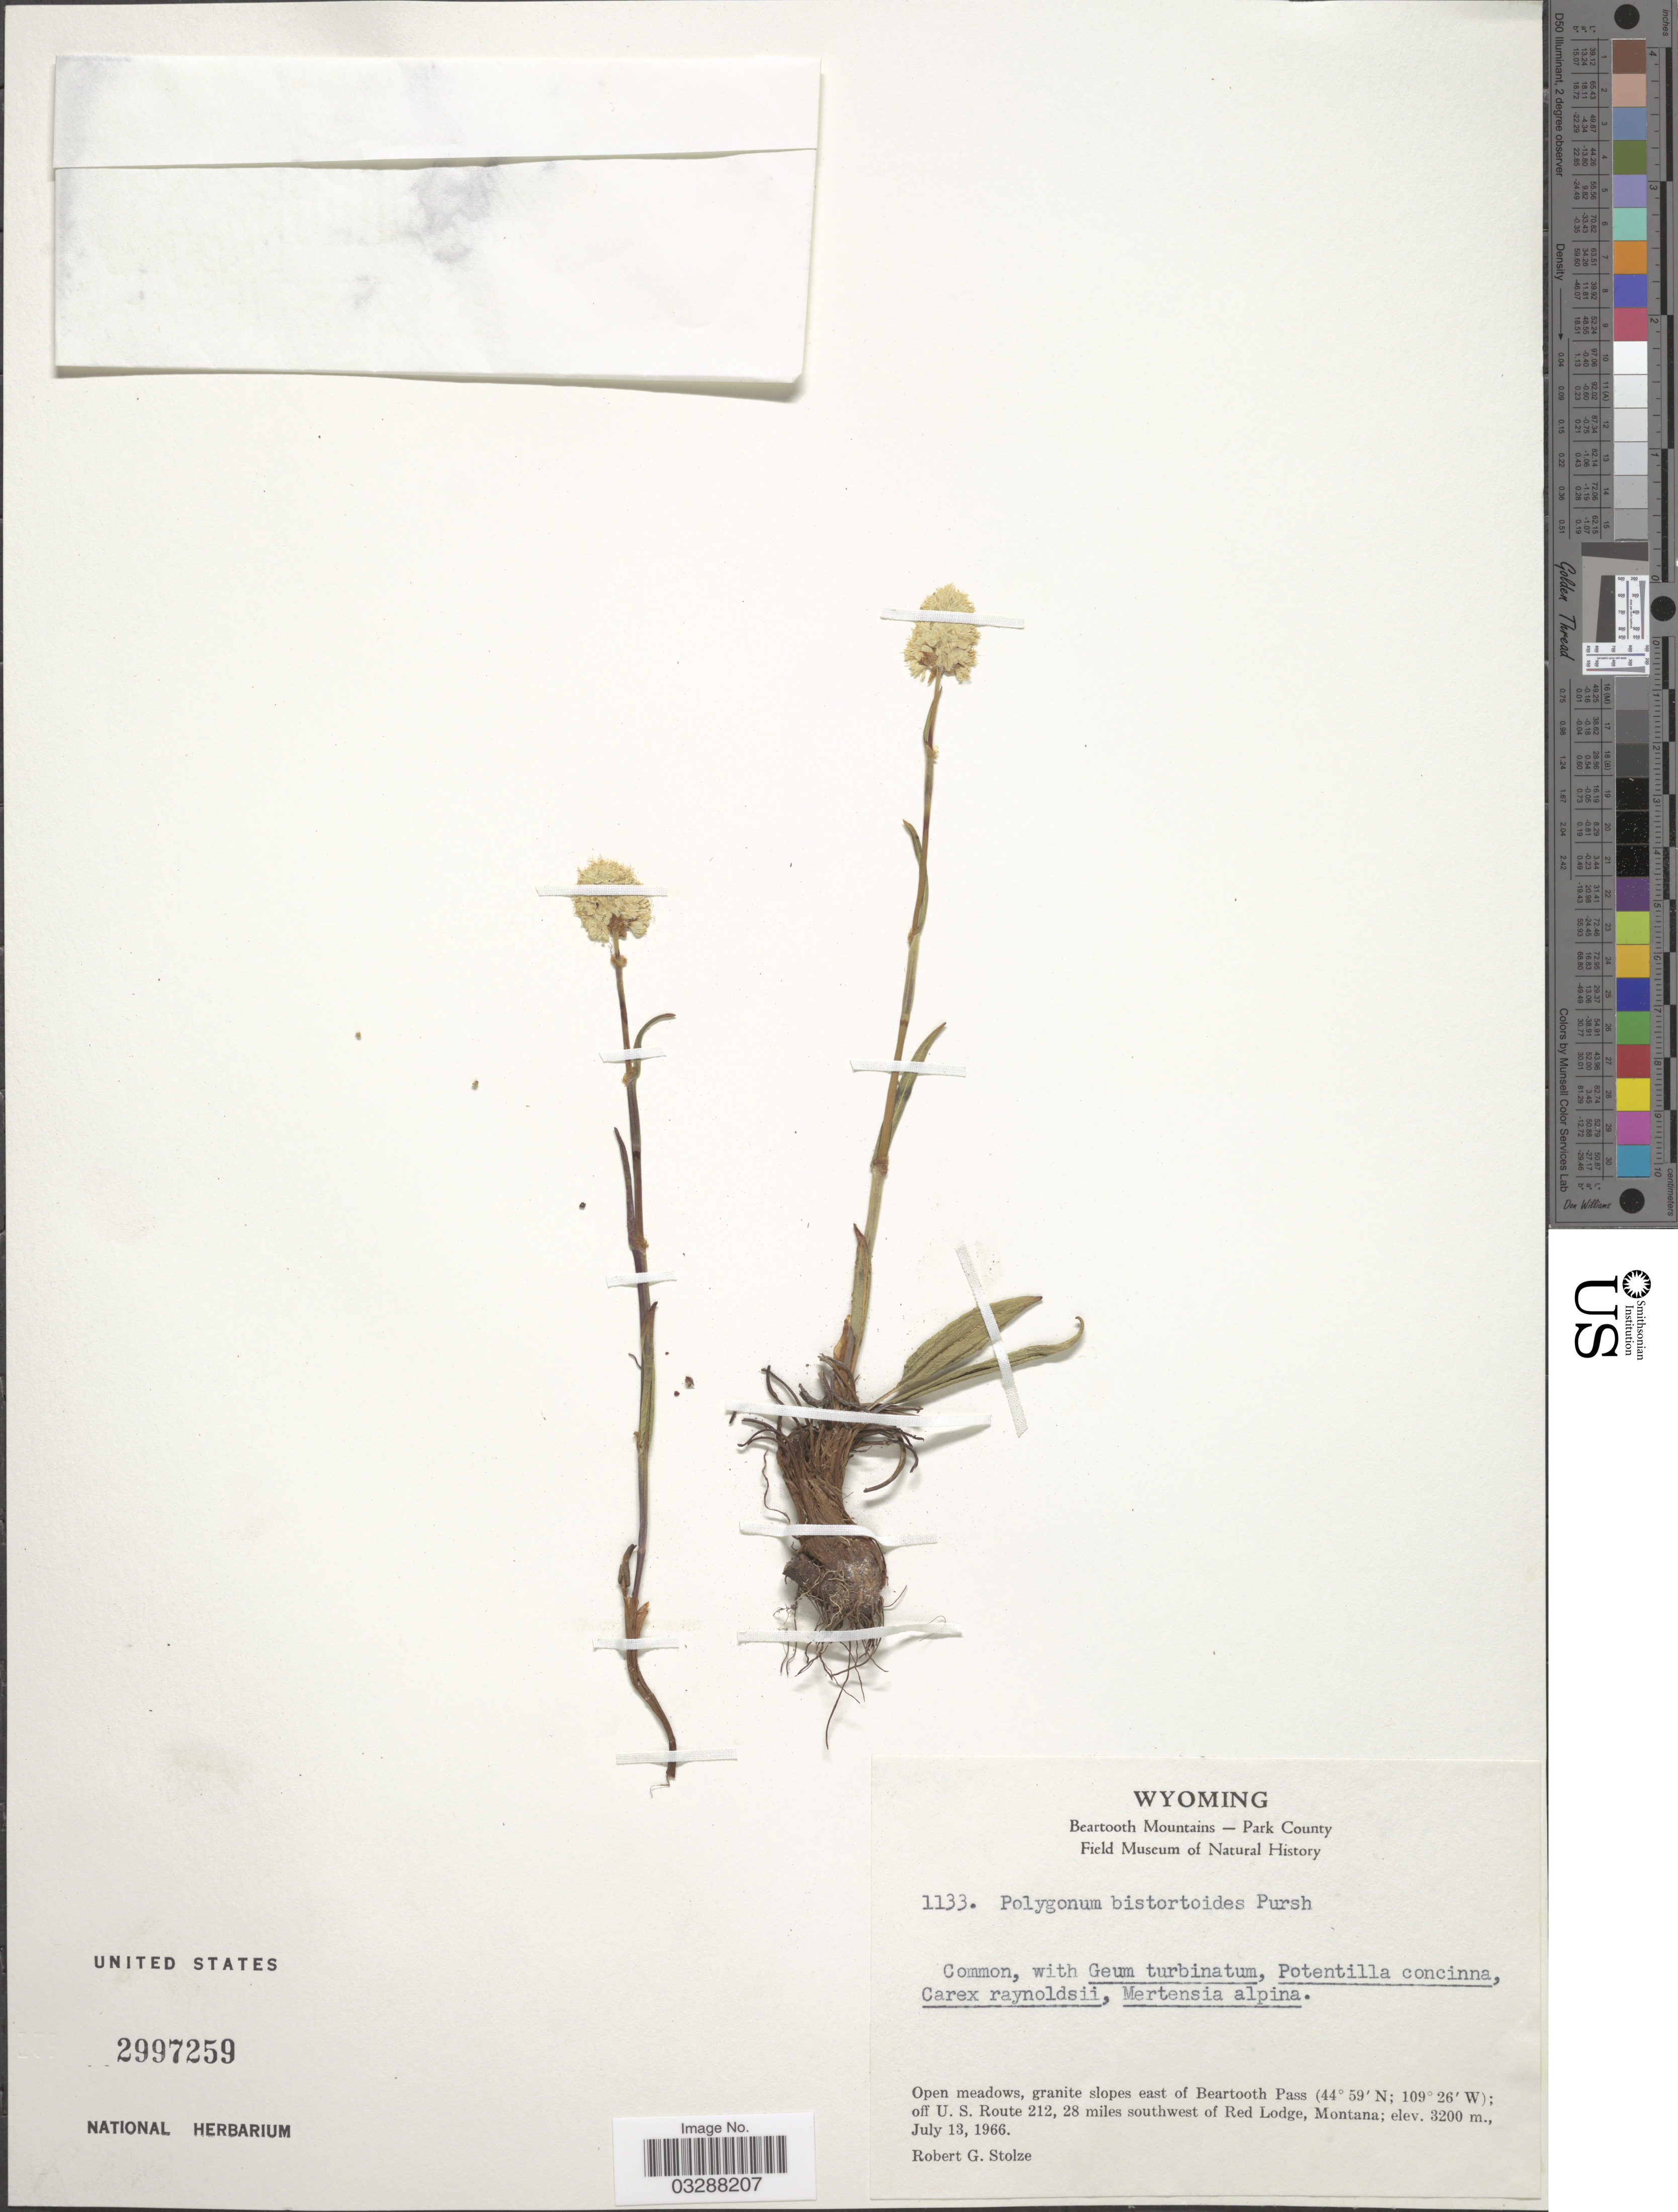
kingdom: Plantae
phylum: Tracheophyta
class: Magnoliopsida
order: Caryophyllales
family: Polygonaceae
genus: Bistorta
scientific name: Bistorta bistortoides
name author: (Pursh) Small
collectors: R. G. Stolze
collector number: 1133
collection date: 1966-07-13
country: United States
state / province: Wyoming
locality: Beartooth Mountains - Park County. Open meadows, granite slopes east of Beartooth Pass, off U.S. Route 212, 28 miles southwest of Red Lodge, Montana.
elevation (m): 3200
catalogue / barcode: US 2997259